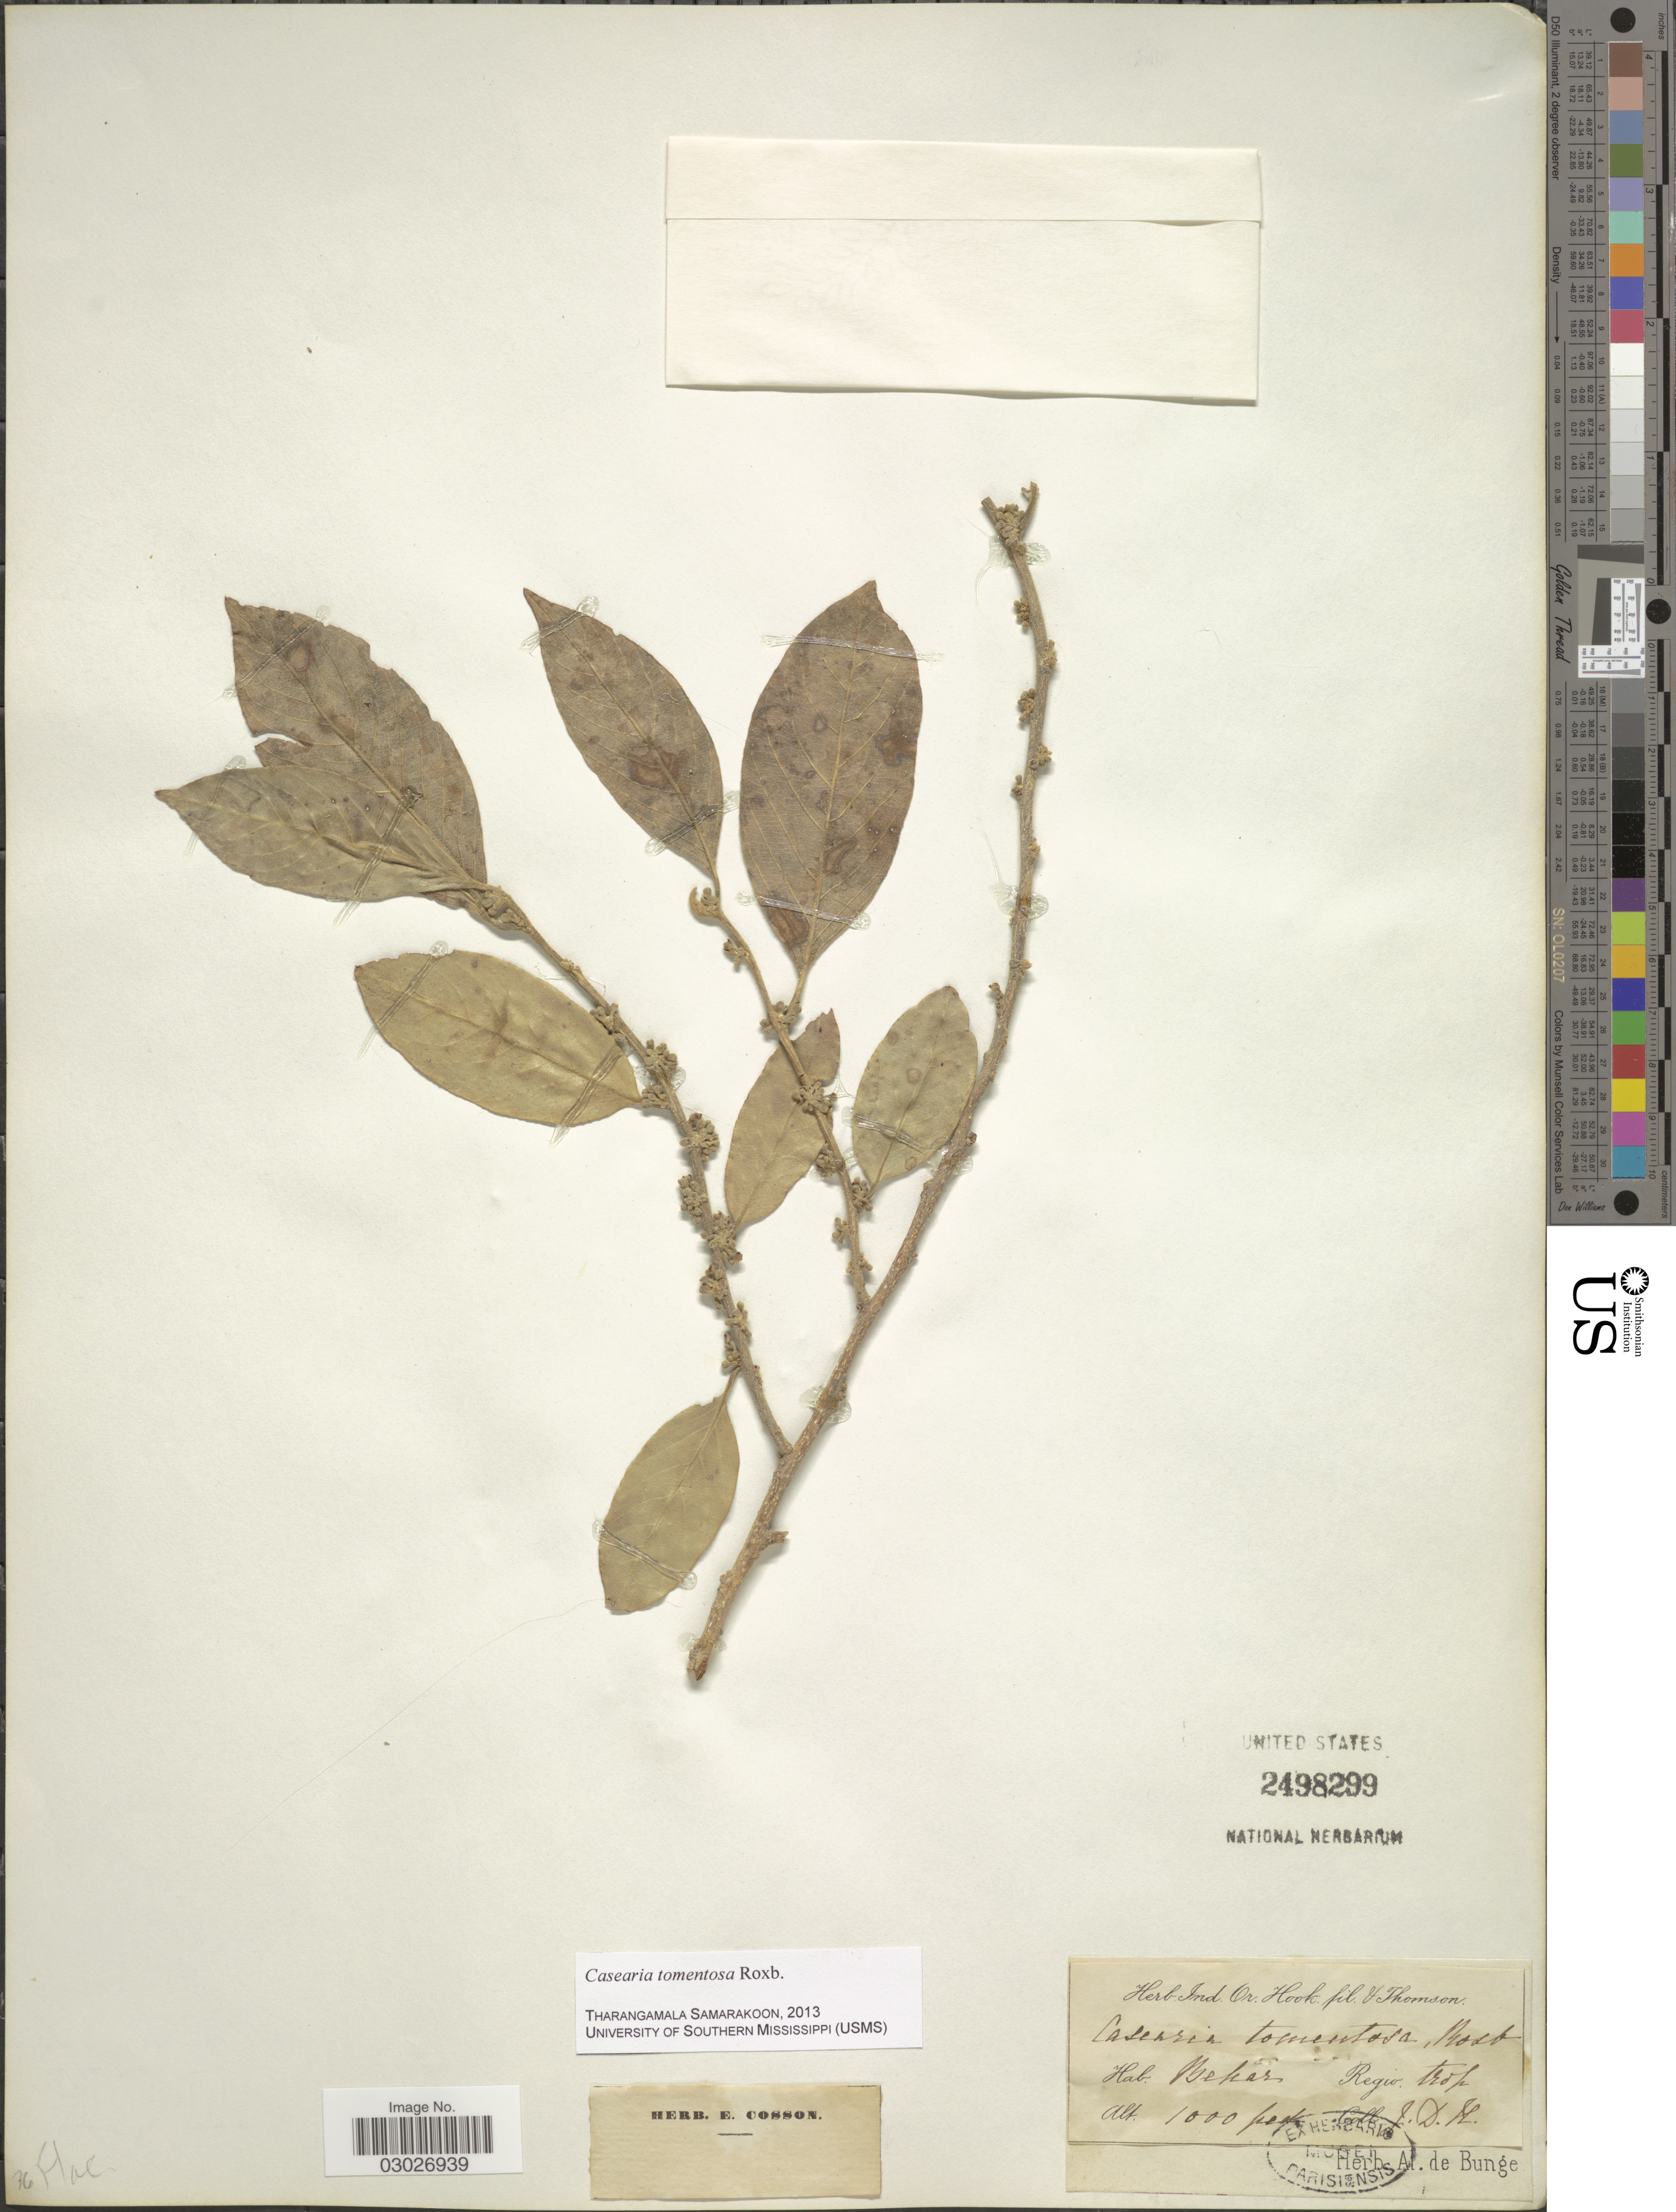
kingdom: Plantae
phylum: Tracheophyta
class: Magnoliopsida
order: Malpighiales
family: Salicaceae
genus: Casearia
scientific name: Casearia tomentosa var. tomentosa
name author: Roxb.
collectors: J. D. Hooker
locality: Bekar [interpreted]. Regio trop.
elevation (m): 305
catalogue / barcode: US 2498299